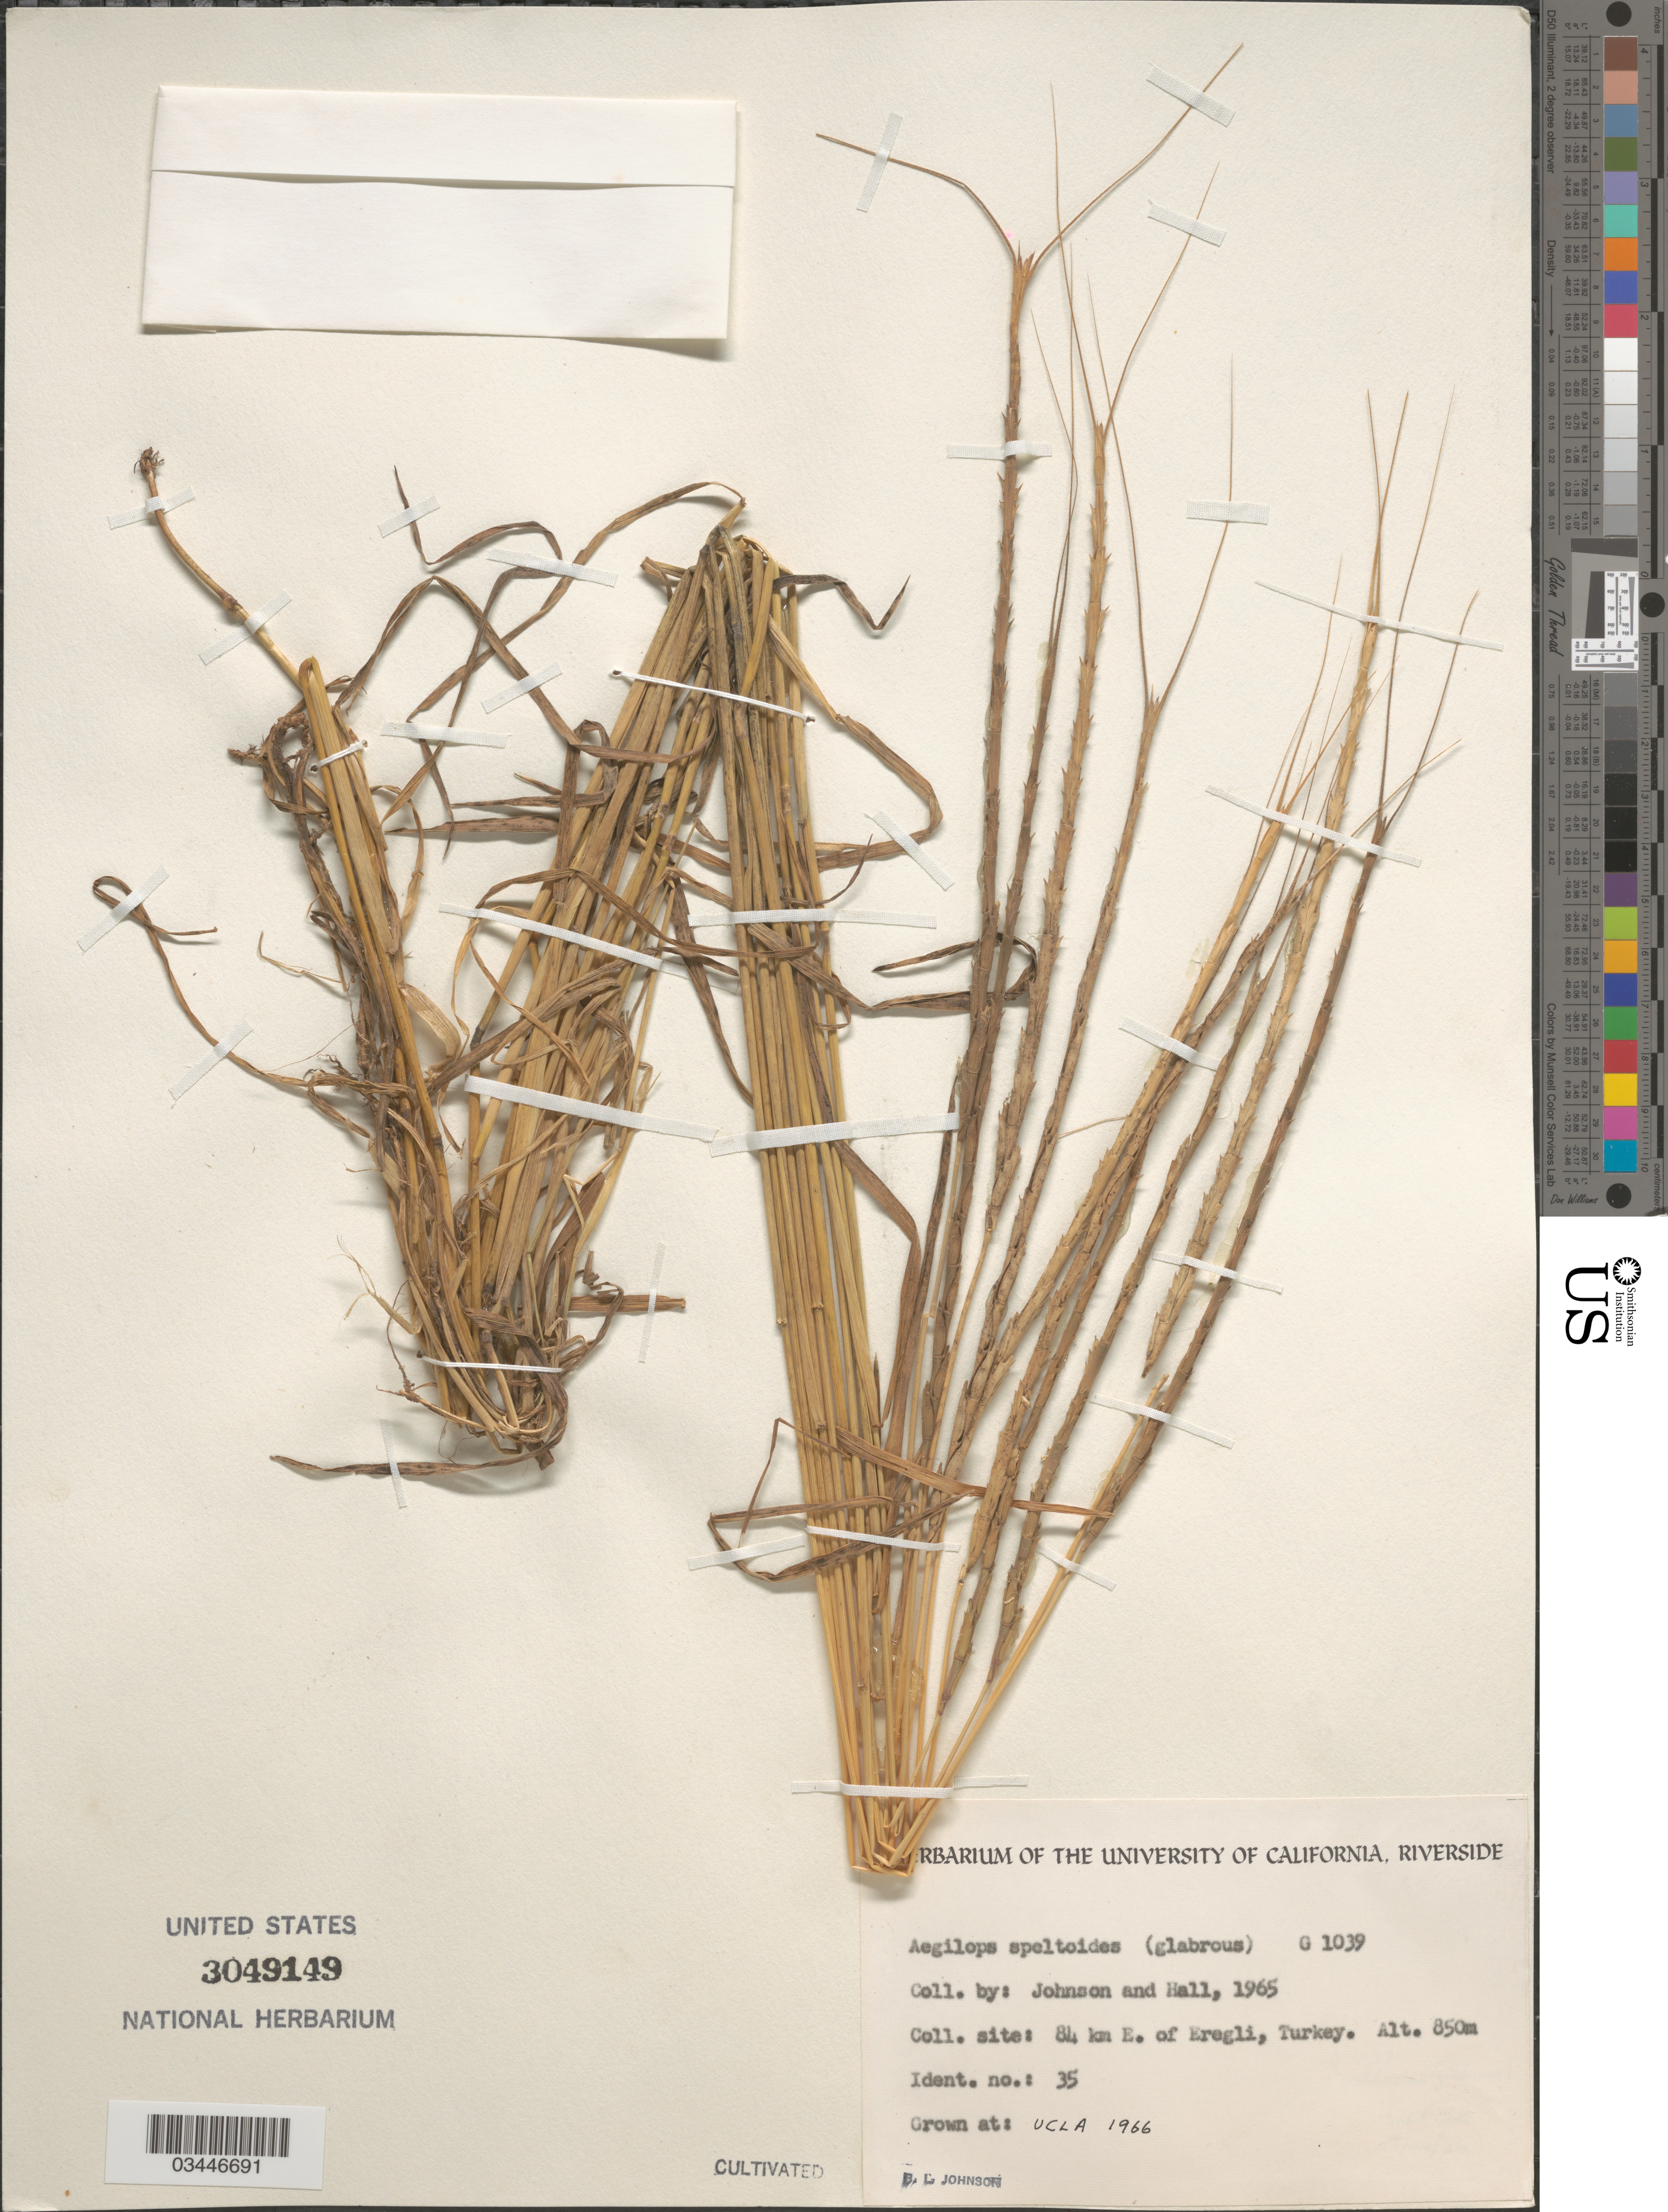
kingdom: Plantae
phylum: Tracheophyta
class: Liliopsida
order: Poales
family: Poaceae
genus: Aegilops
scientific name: Aegilops speltoides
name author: Tausch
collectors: B. Johnson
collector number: G1039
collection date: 1966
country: United States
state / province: California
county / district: Los Angeles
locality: UCLA.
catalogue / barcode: US 3049149